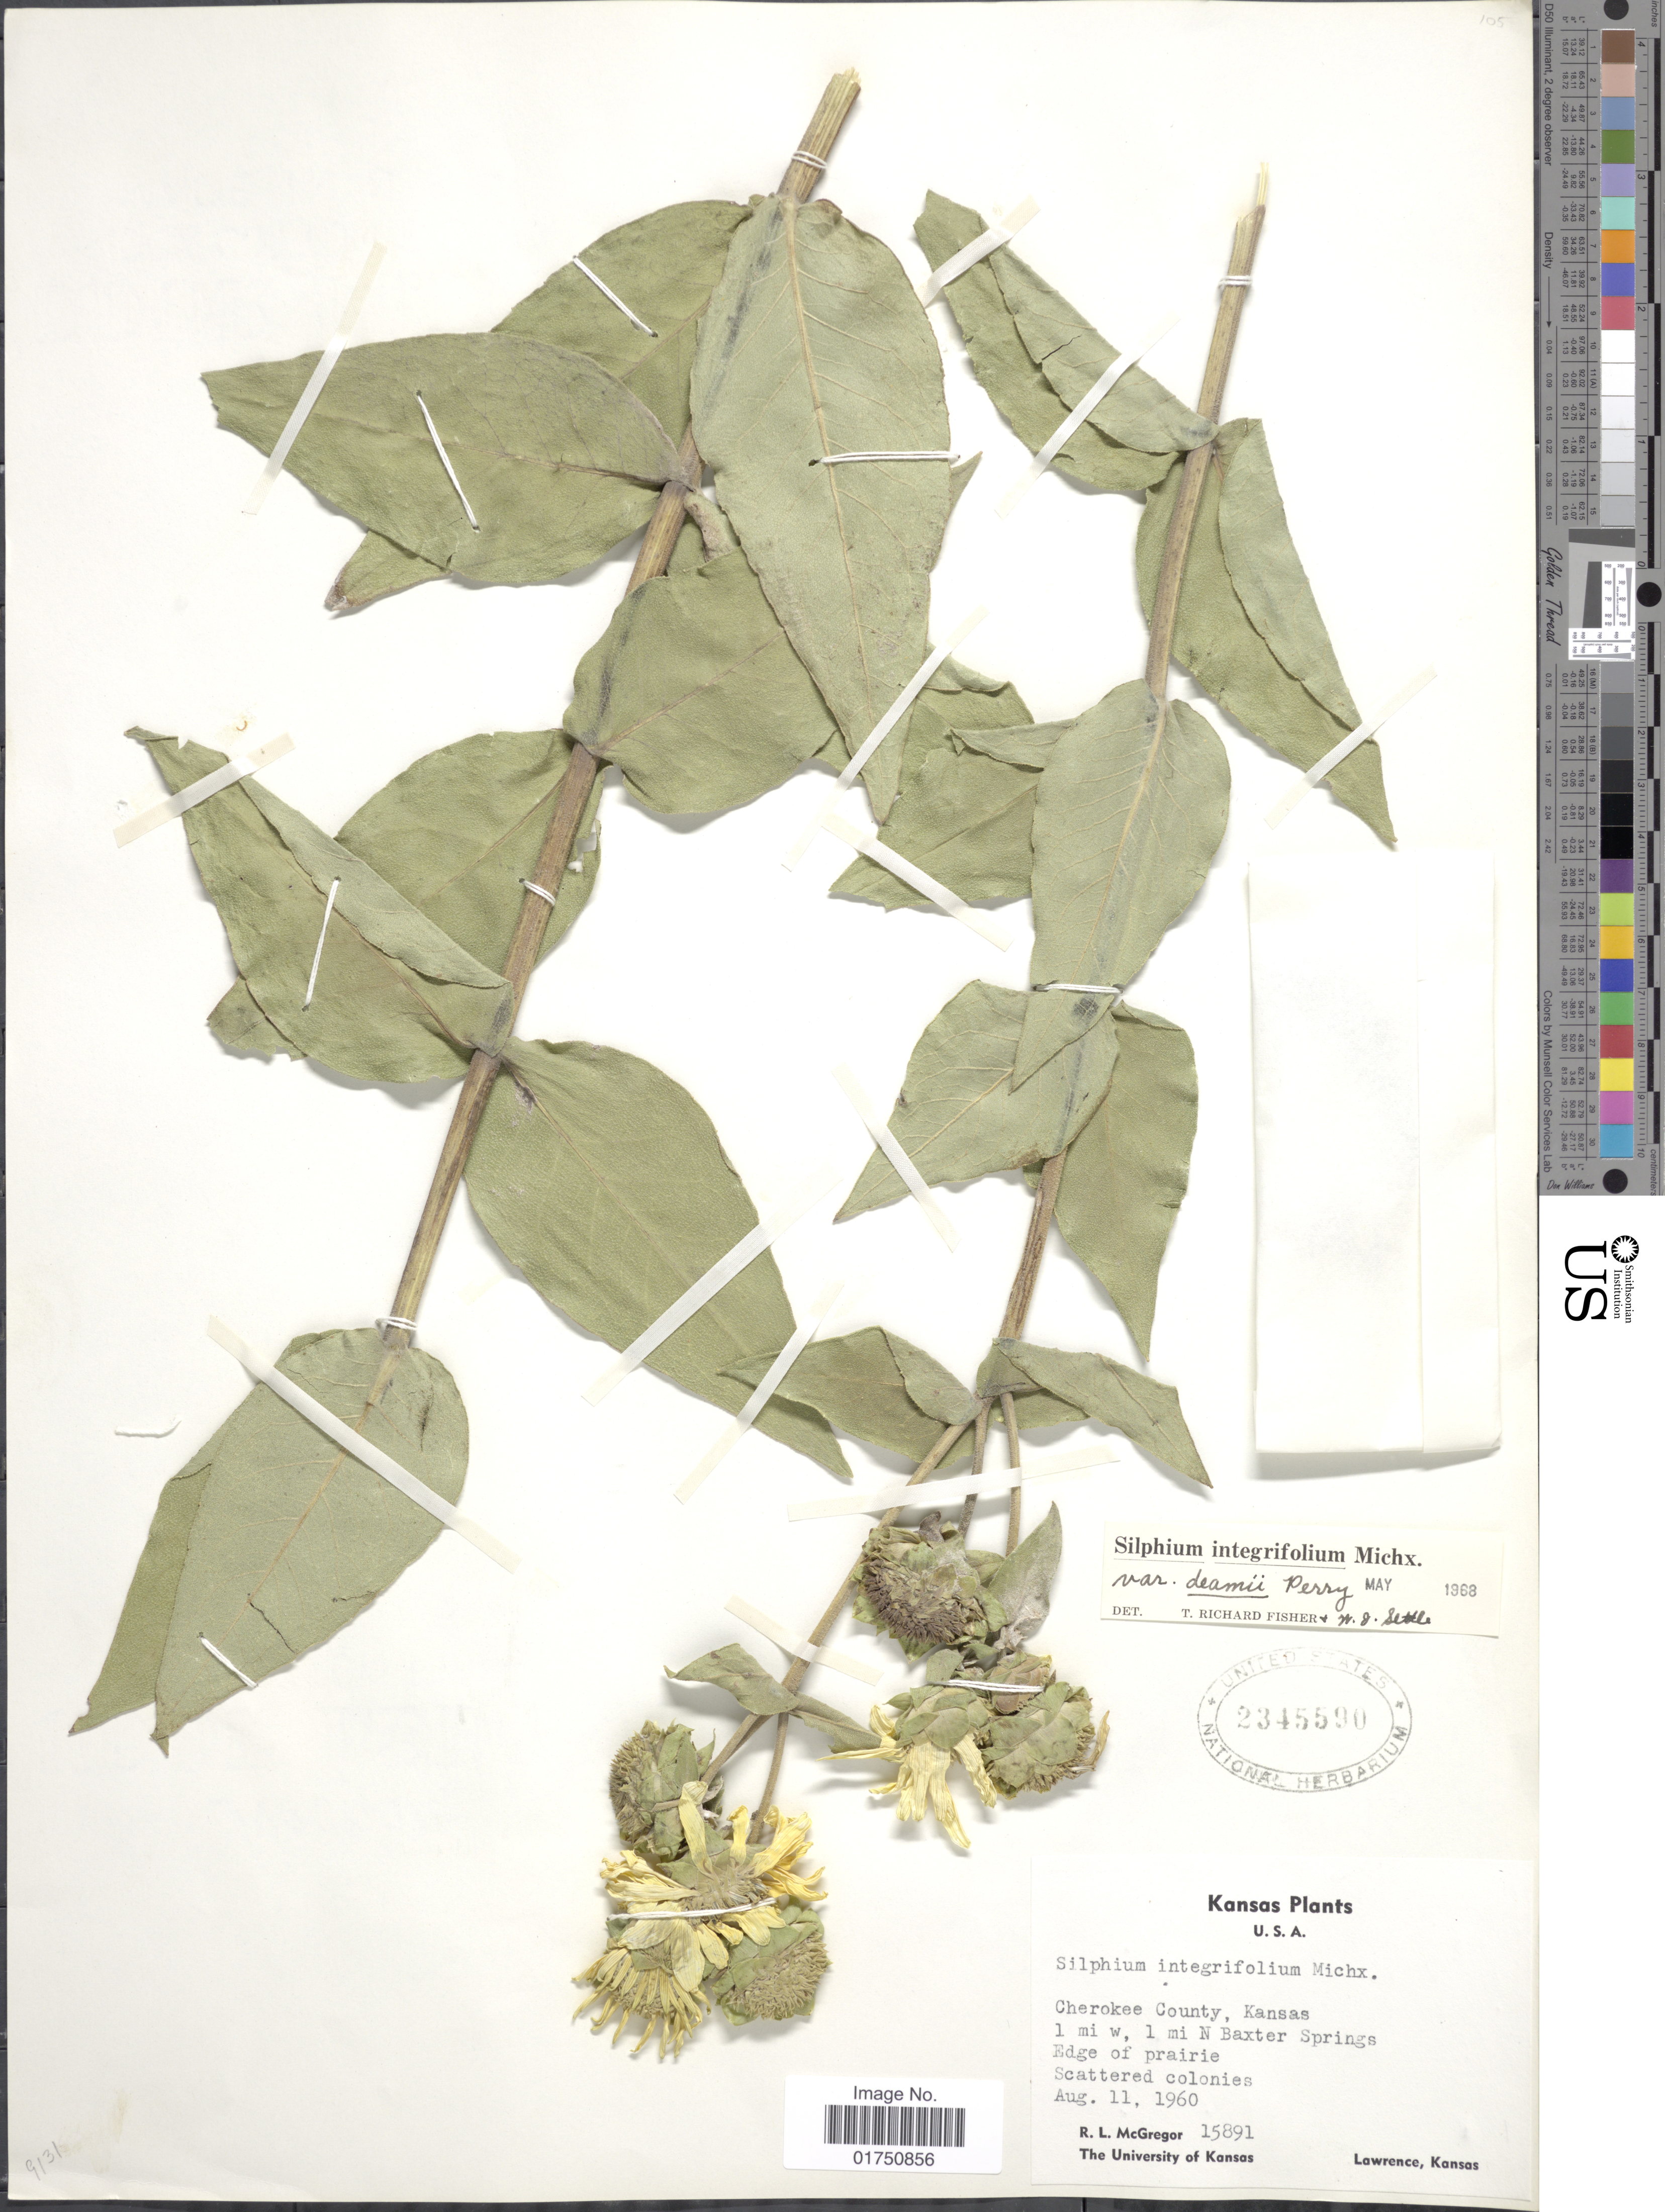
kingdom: Plantae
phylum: Tracheophyta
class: Magnoliopsida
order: Asterales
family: Asteraceae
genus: Silphium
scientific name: Silphium integrifolium var. deamii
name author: L.M. Perry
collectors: R. McGregor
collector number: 15891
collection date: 1960-08-11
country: United States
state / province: Kansas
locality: Cherokee County, Kansas. 1 mi w, 1 mi N Baxter Springs.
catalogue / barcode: US 2345590